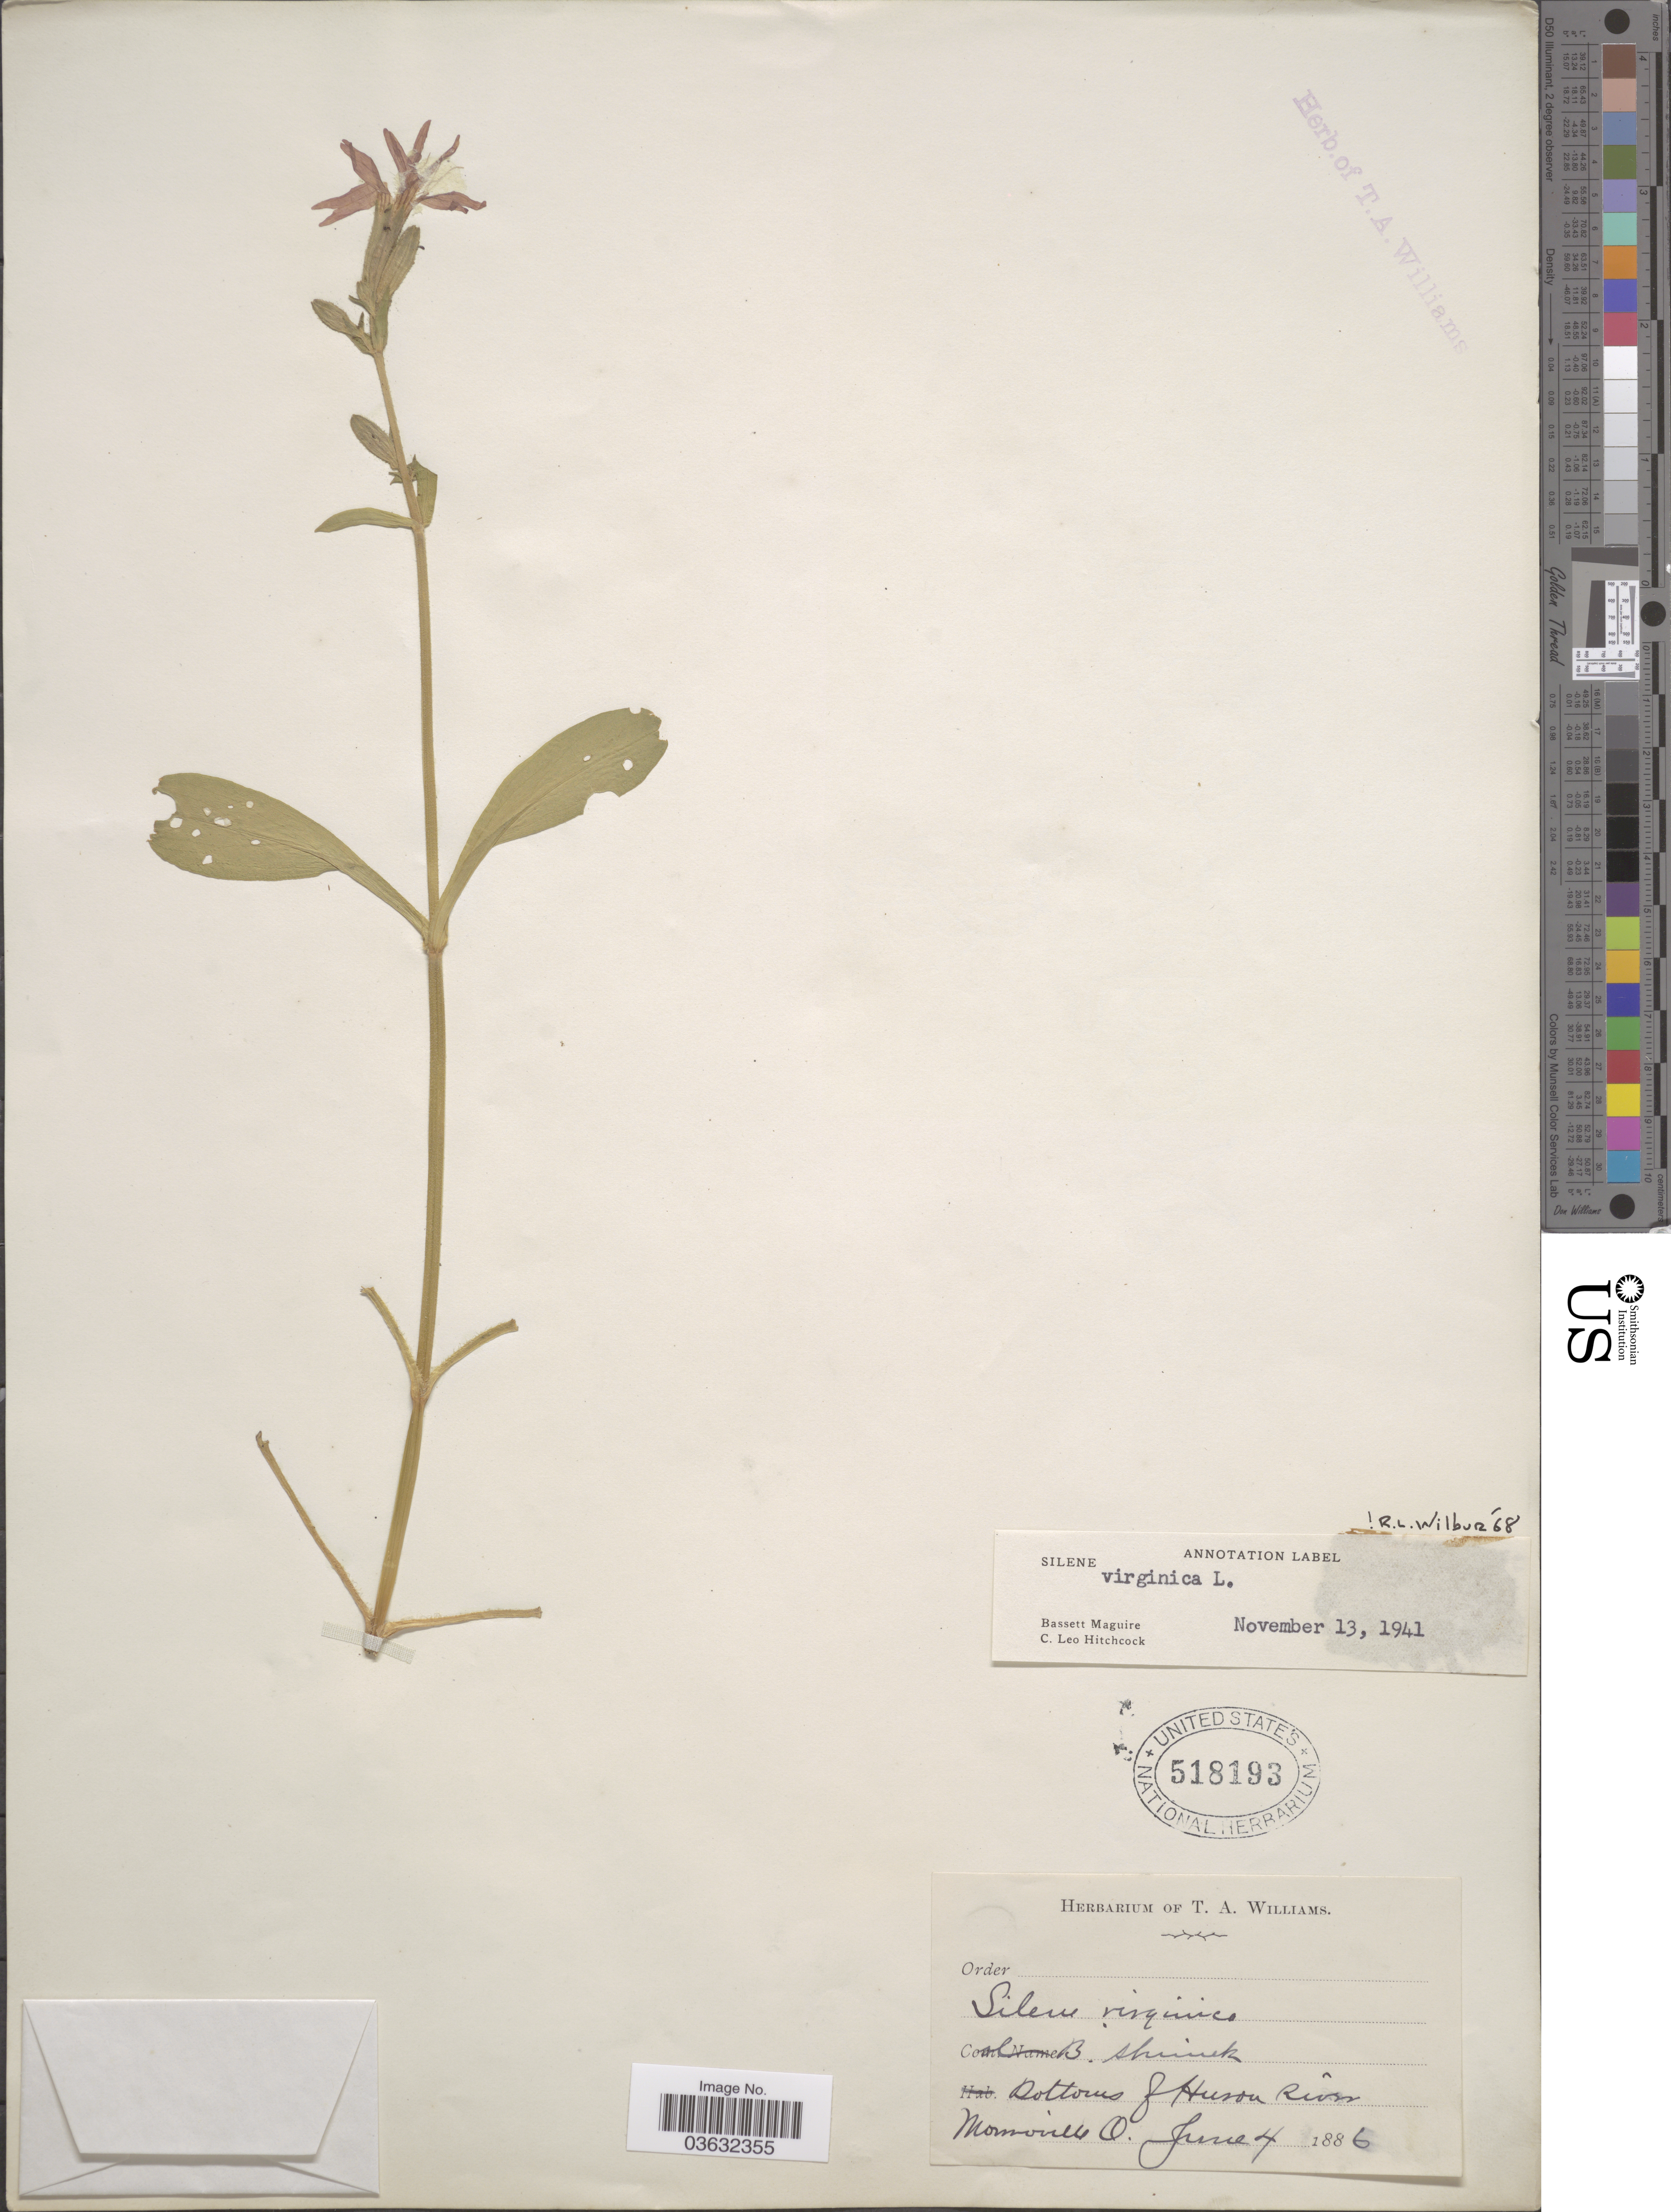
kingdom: Plantae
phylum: Tracheophyta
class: Magnoliopsida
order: Caryophyllales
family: Caryophyllaceae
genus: Silene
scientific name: Silene virginica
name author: L.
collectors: ex herb. Thos. A. Williams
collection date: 1886-06-04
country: United States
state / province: Ohio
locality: Bottoms of Hudson River, Monroeville.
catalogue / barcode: US 518193